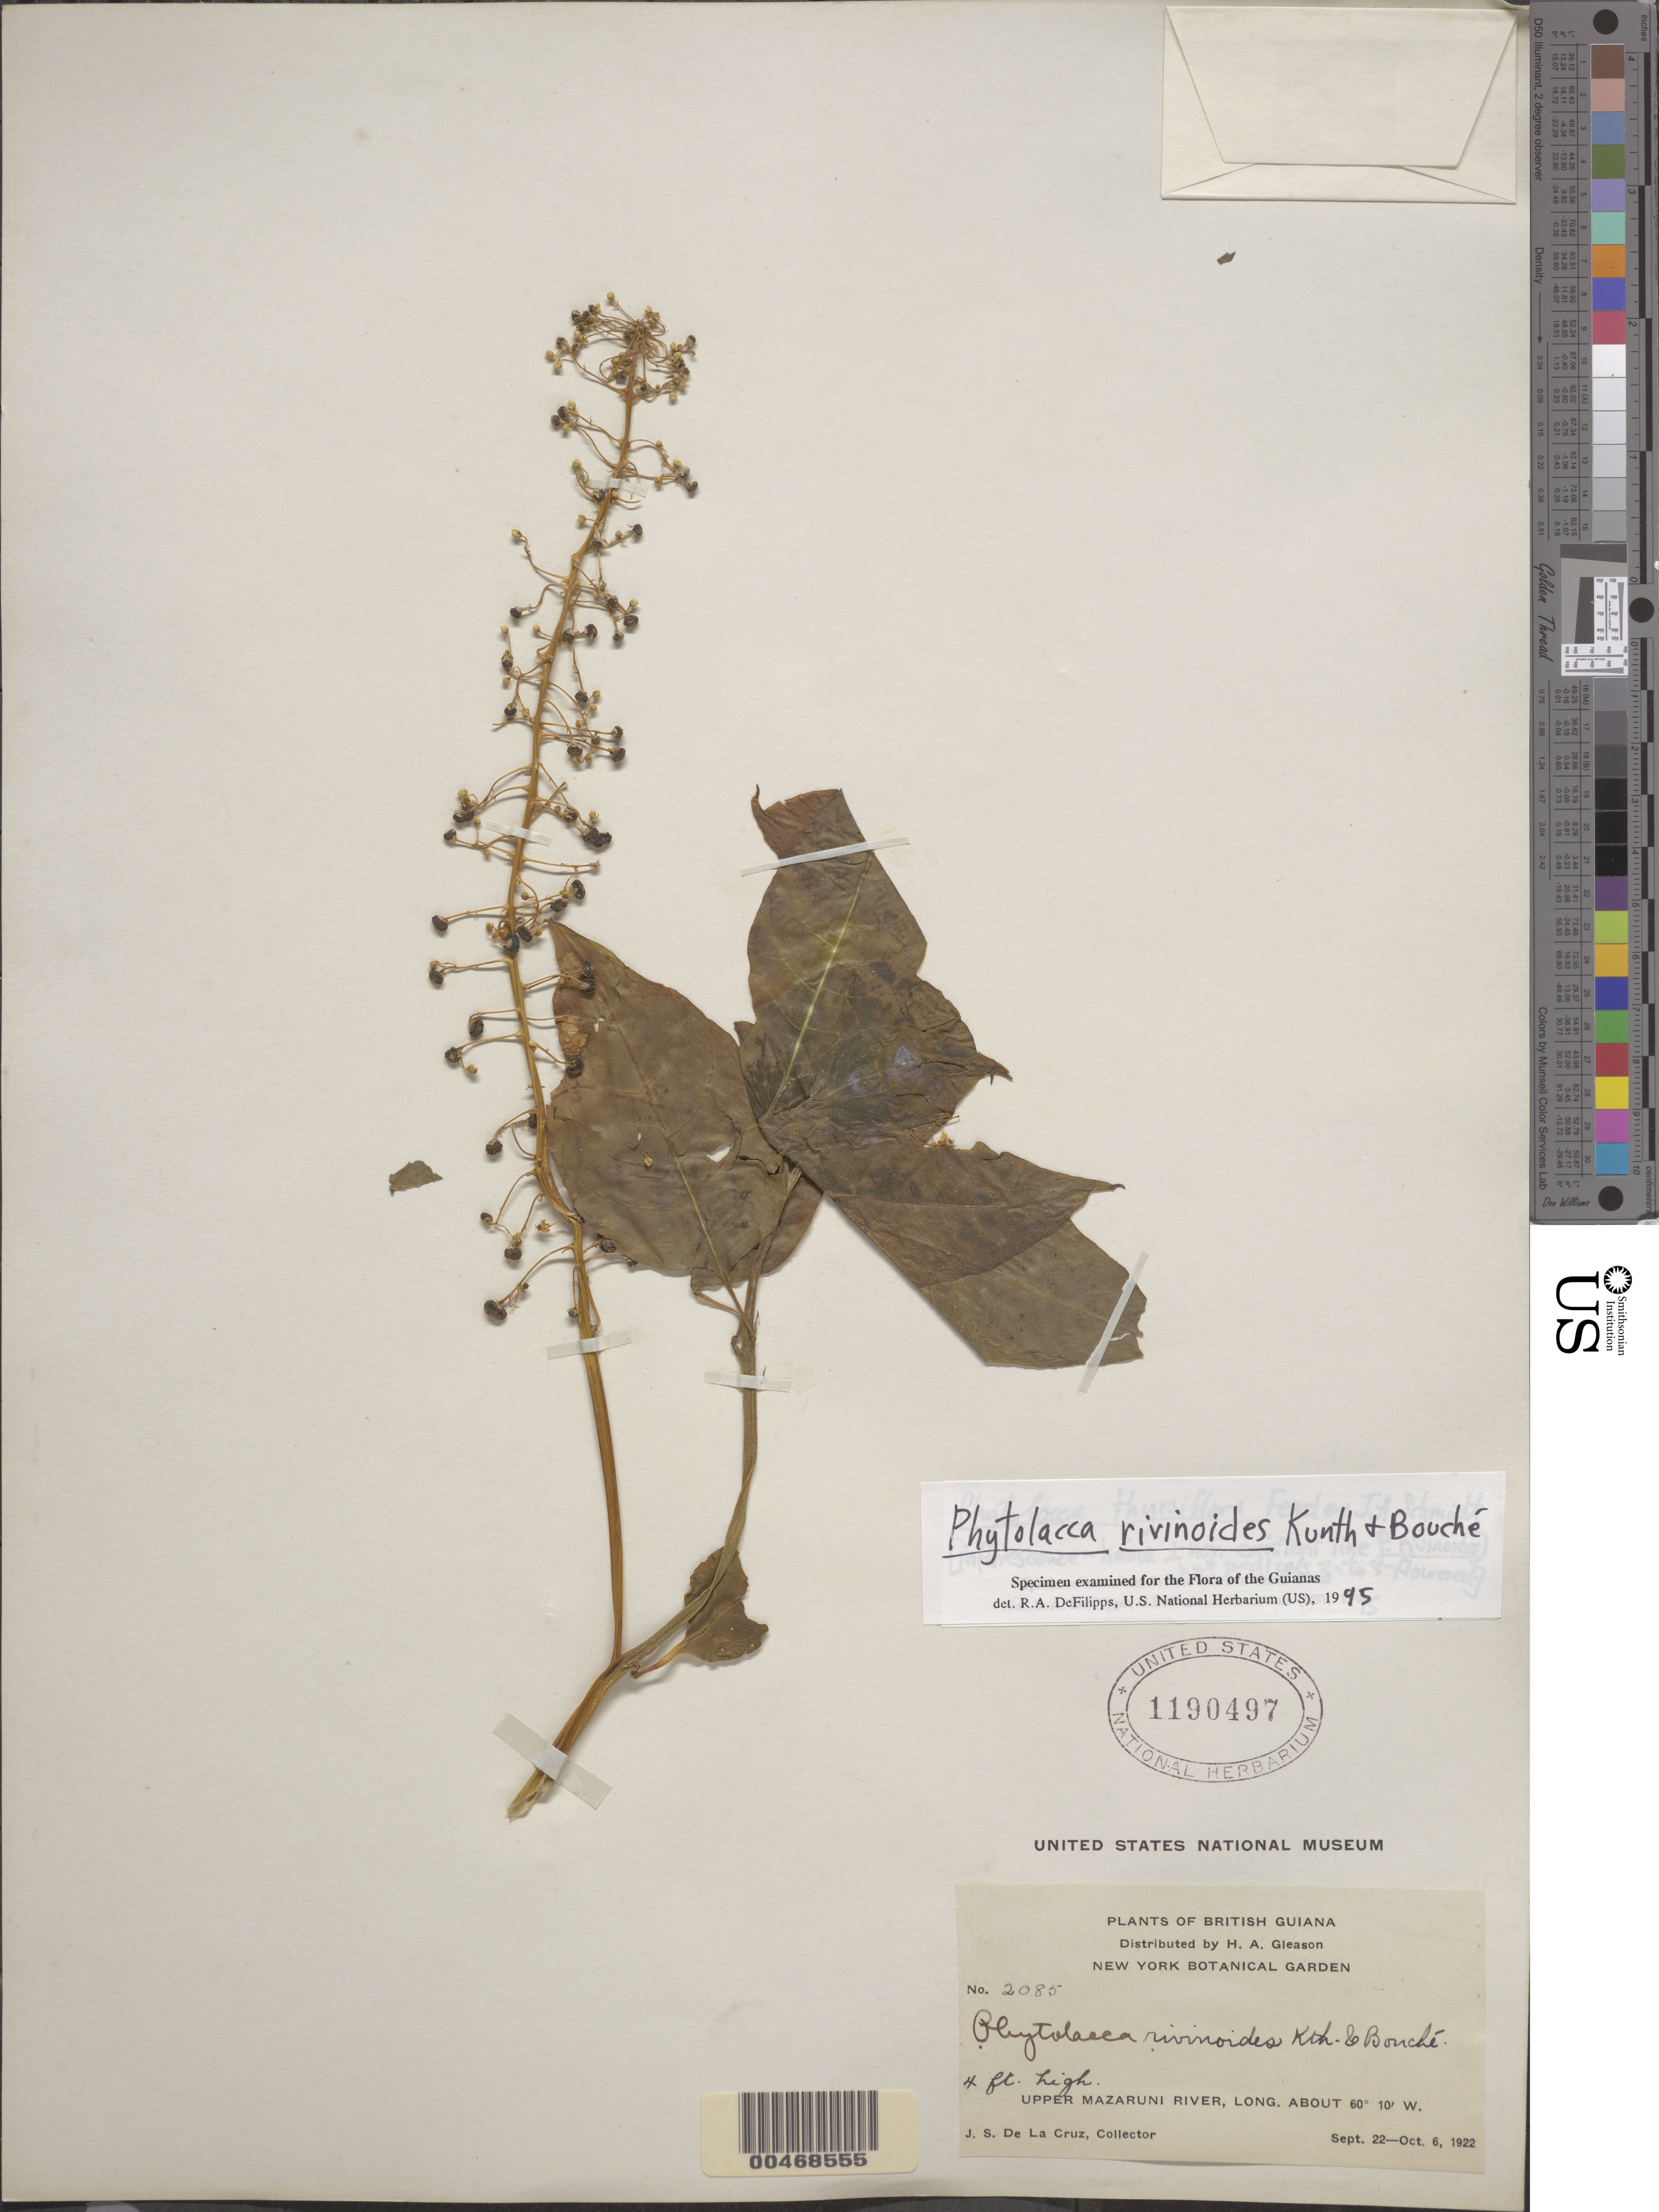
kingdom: Plantae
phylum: Tracheophyta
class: Magnoliopsida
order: Caryophyllales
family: Phytolaccaceae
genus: Phytolacca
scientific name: Phytolacca rivinoides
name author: Kunth & C.D. Bouché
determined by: DeFilipps, R. A.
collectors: J. S. de la Cruz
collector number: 2085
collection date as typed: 22 Sep 1922 to 06 Oct 1922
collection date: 1922-09-22/1922-10-06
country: Guyana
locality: Upper Mazaruni River.